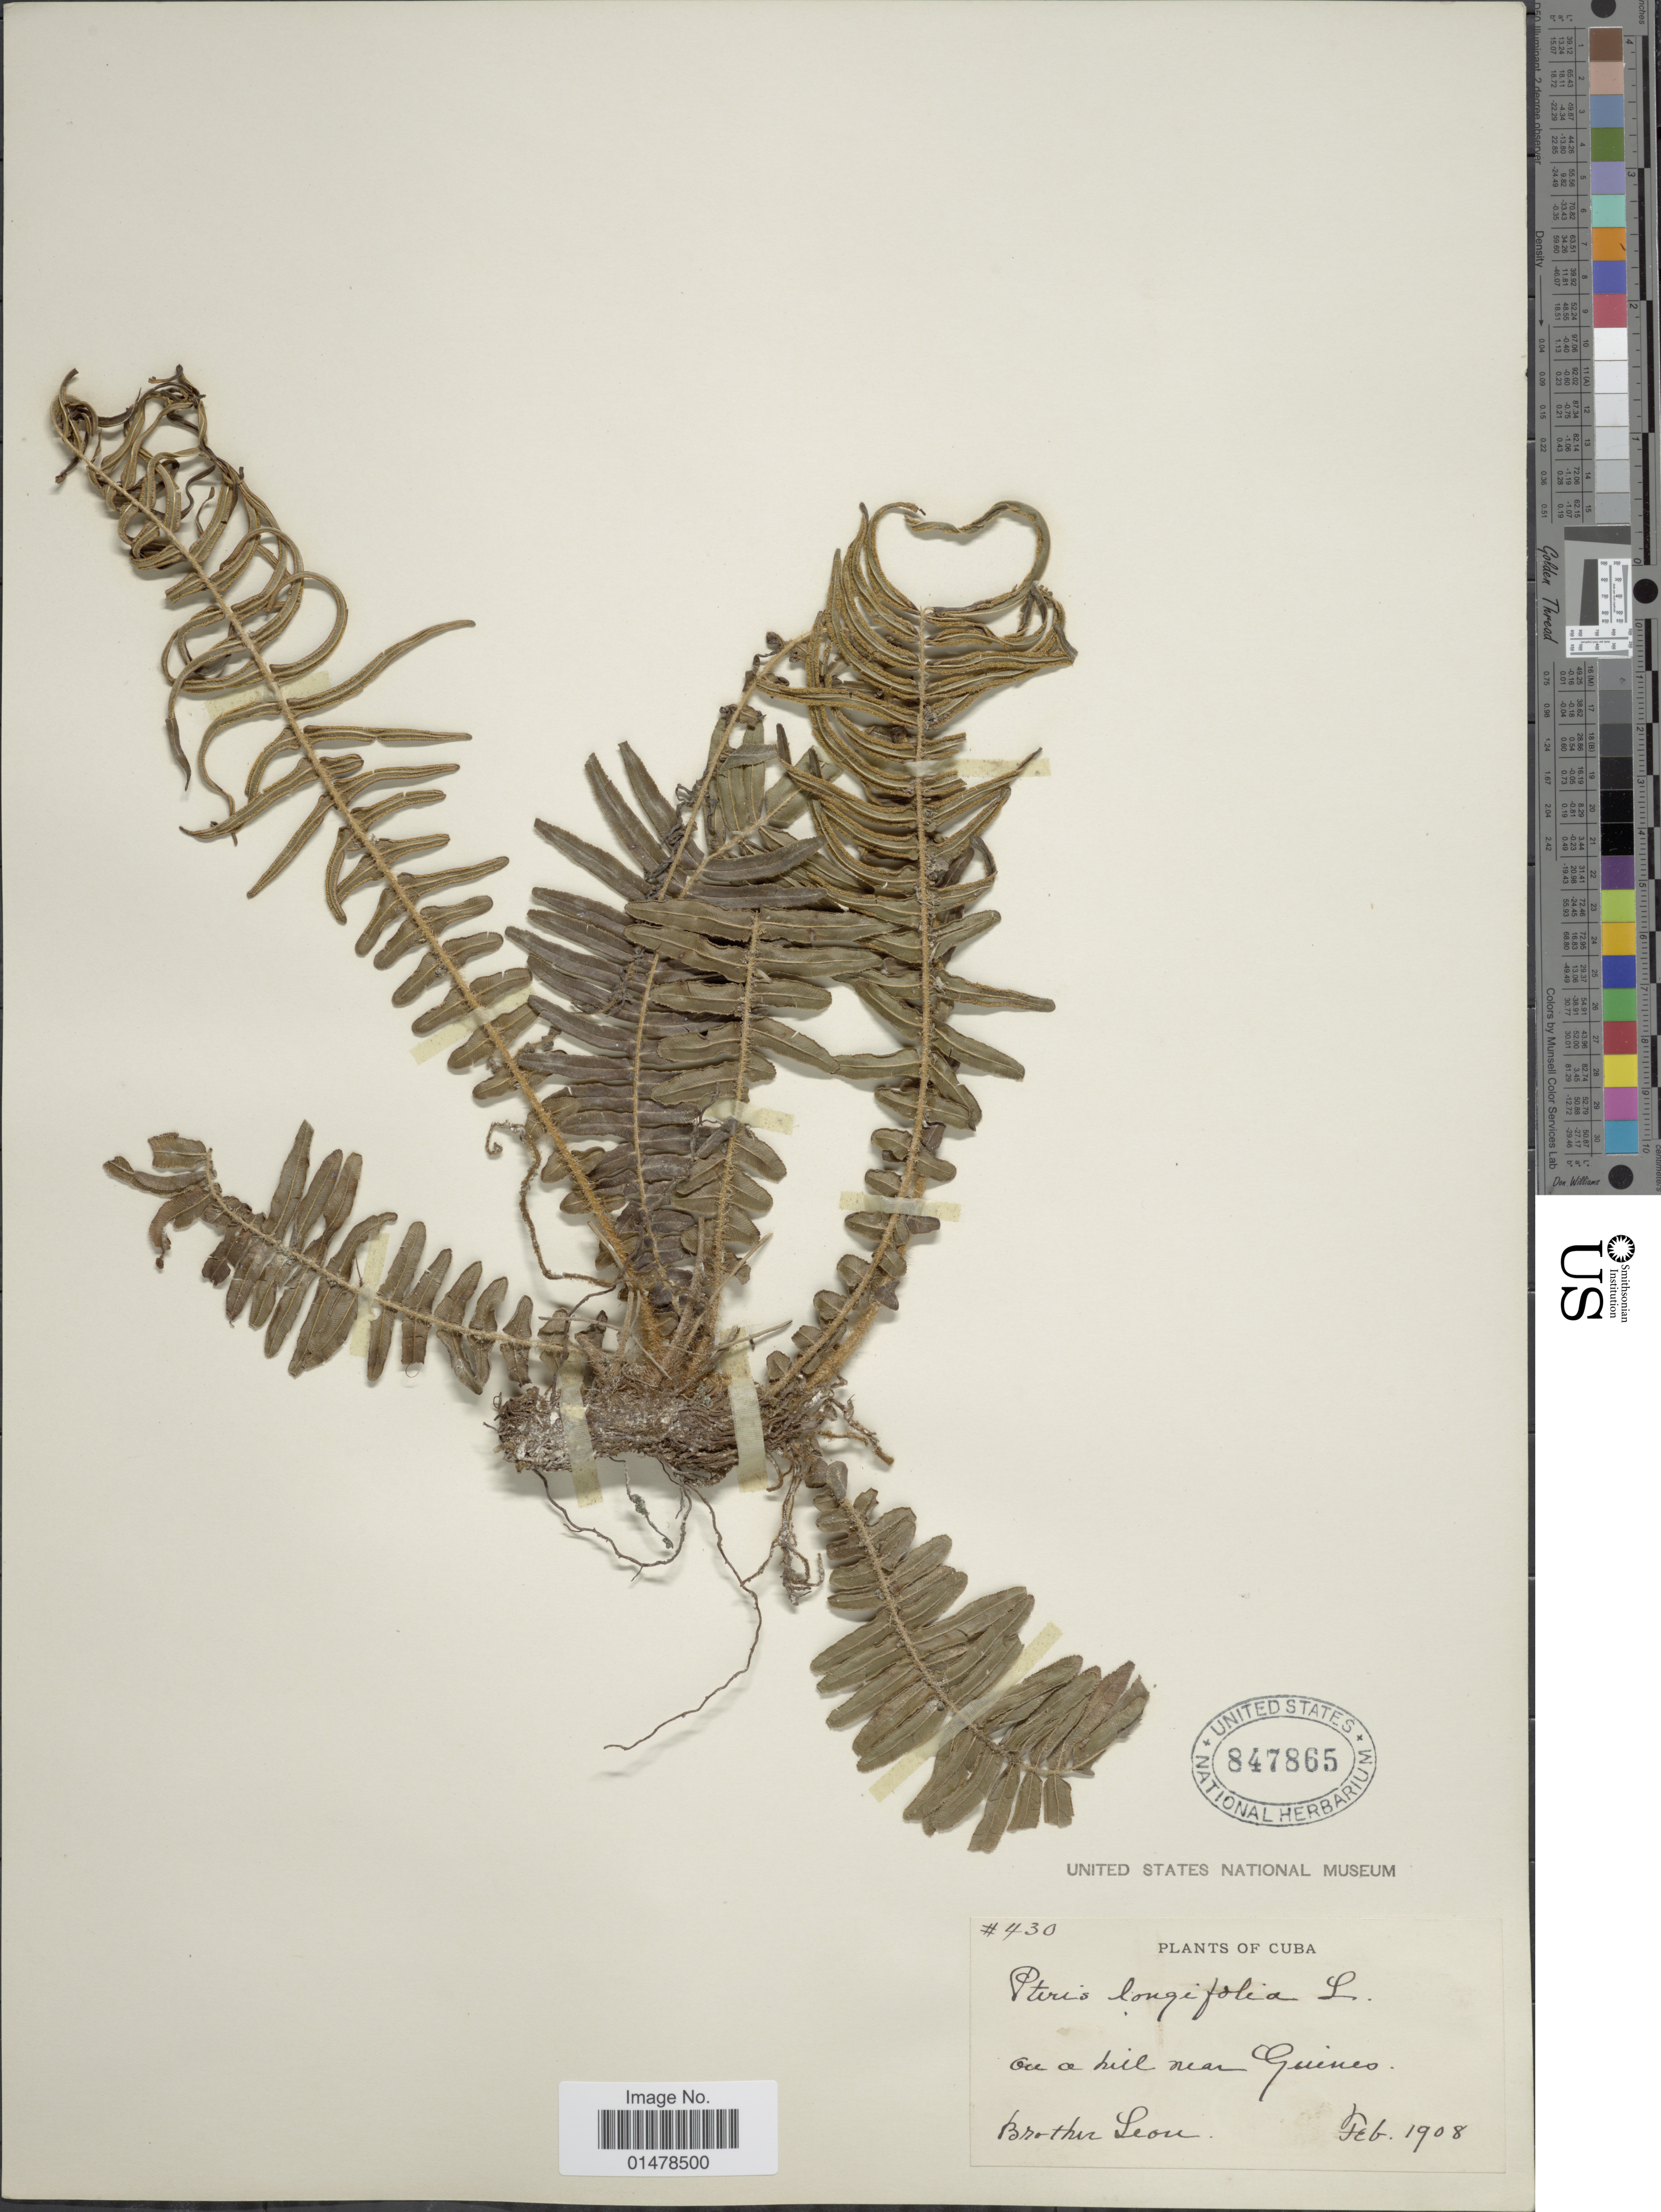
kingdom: Plantae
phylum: Tracheophyta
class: Polypodiopsida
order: Polypodiales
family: Pteridaceae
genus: Pteris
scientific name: Pteris bahamenis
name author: (J. Agardh) Fée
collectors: Bro. León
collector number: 430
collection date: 1908-02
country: Cuba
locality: On a hill near Guines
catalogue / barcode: US 847865